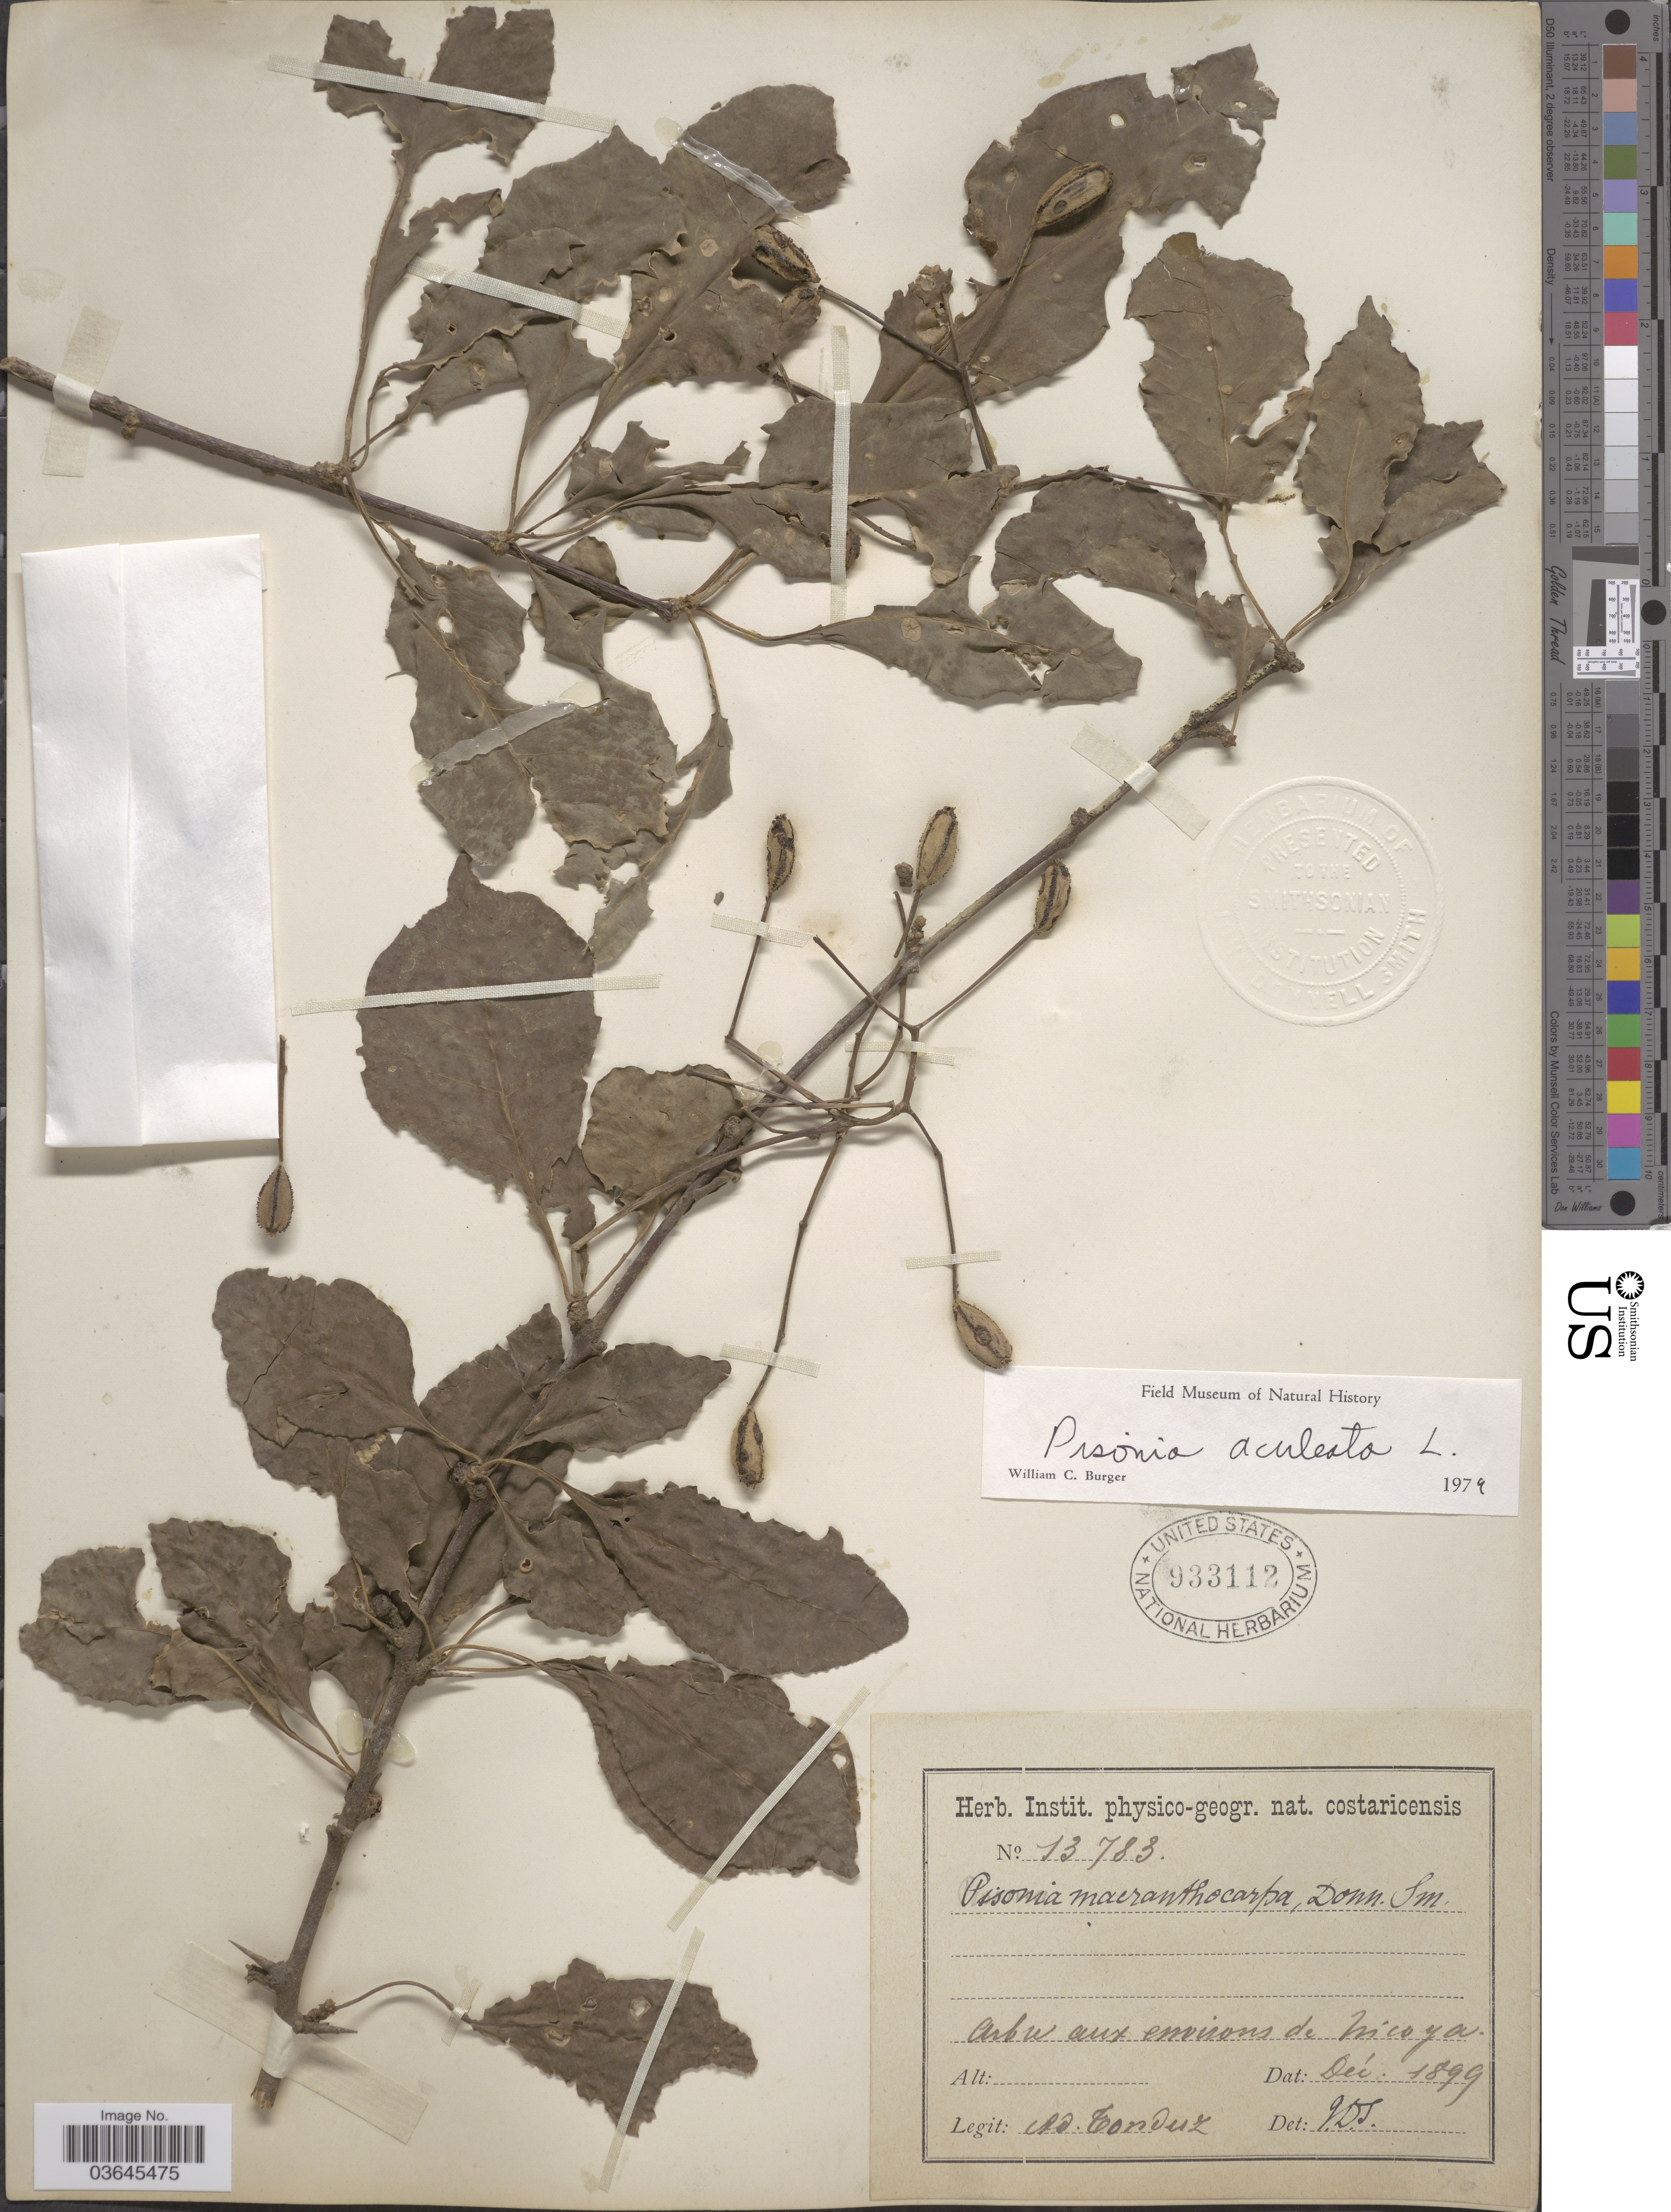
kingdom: Plantae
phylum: Tracheophyta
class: Magnoliopsida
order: Caryophyllales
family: Nyctaginaceae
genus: Pisonia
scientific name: Pisonia aculeata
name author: L.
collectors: A. Tonduz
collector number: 13783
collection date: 1899-12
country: Costa Rica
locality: Arbre aux environs de Nicoya.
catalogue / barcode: US 933112